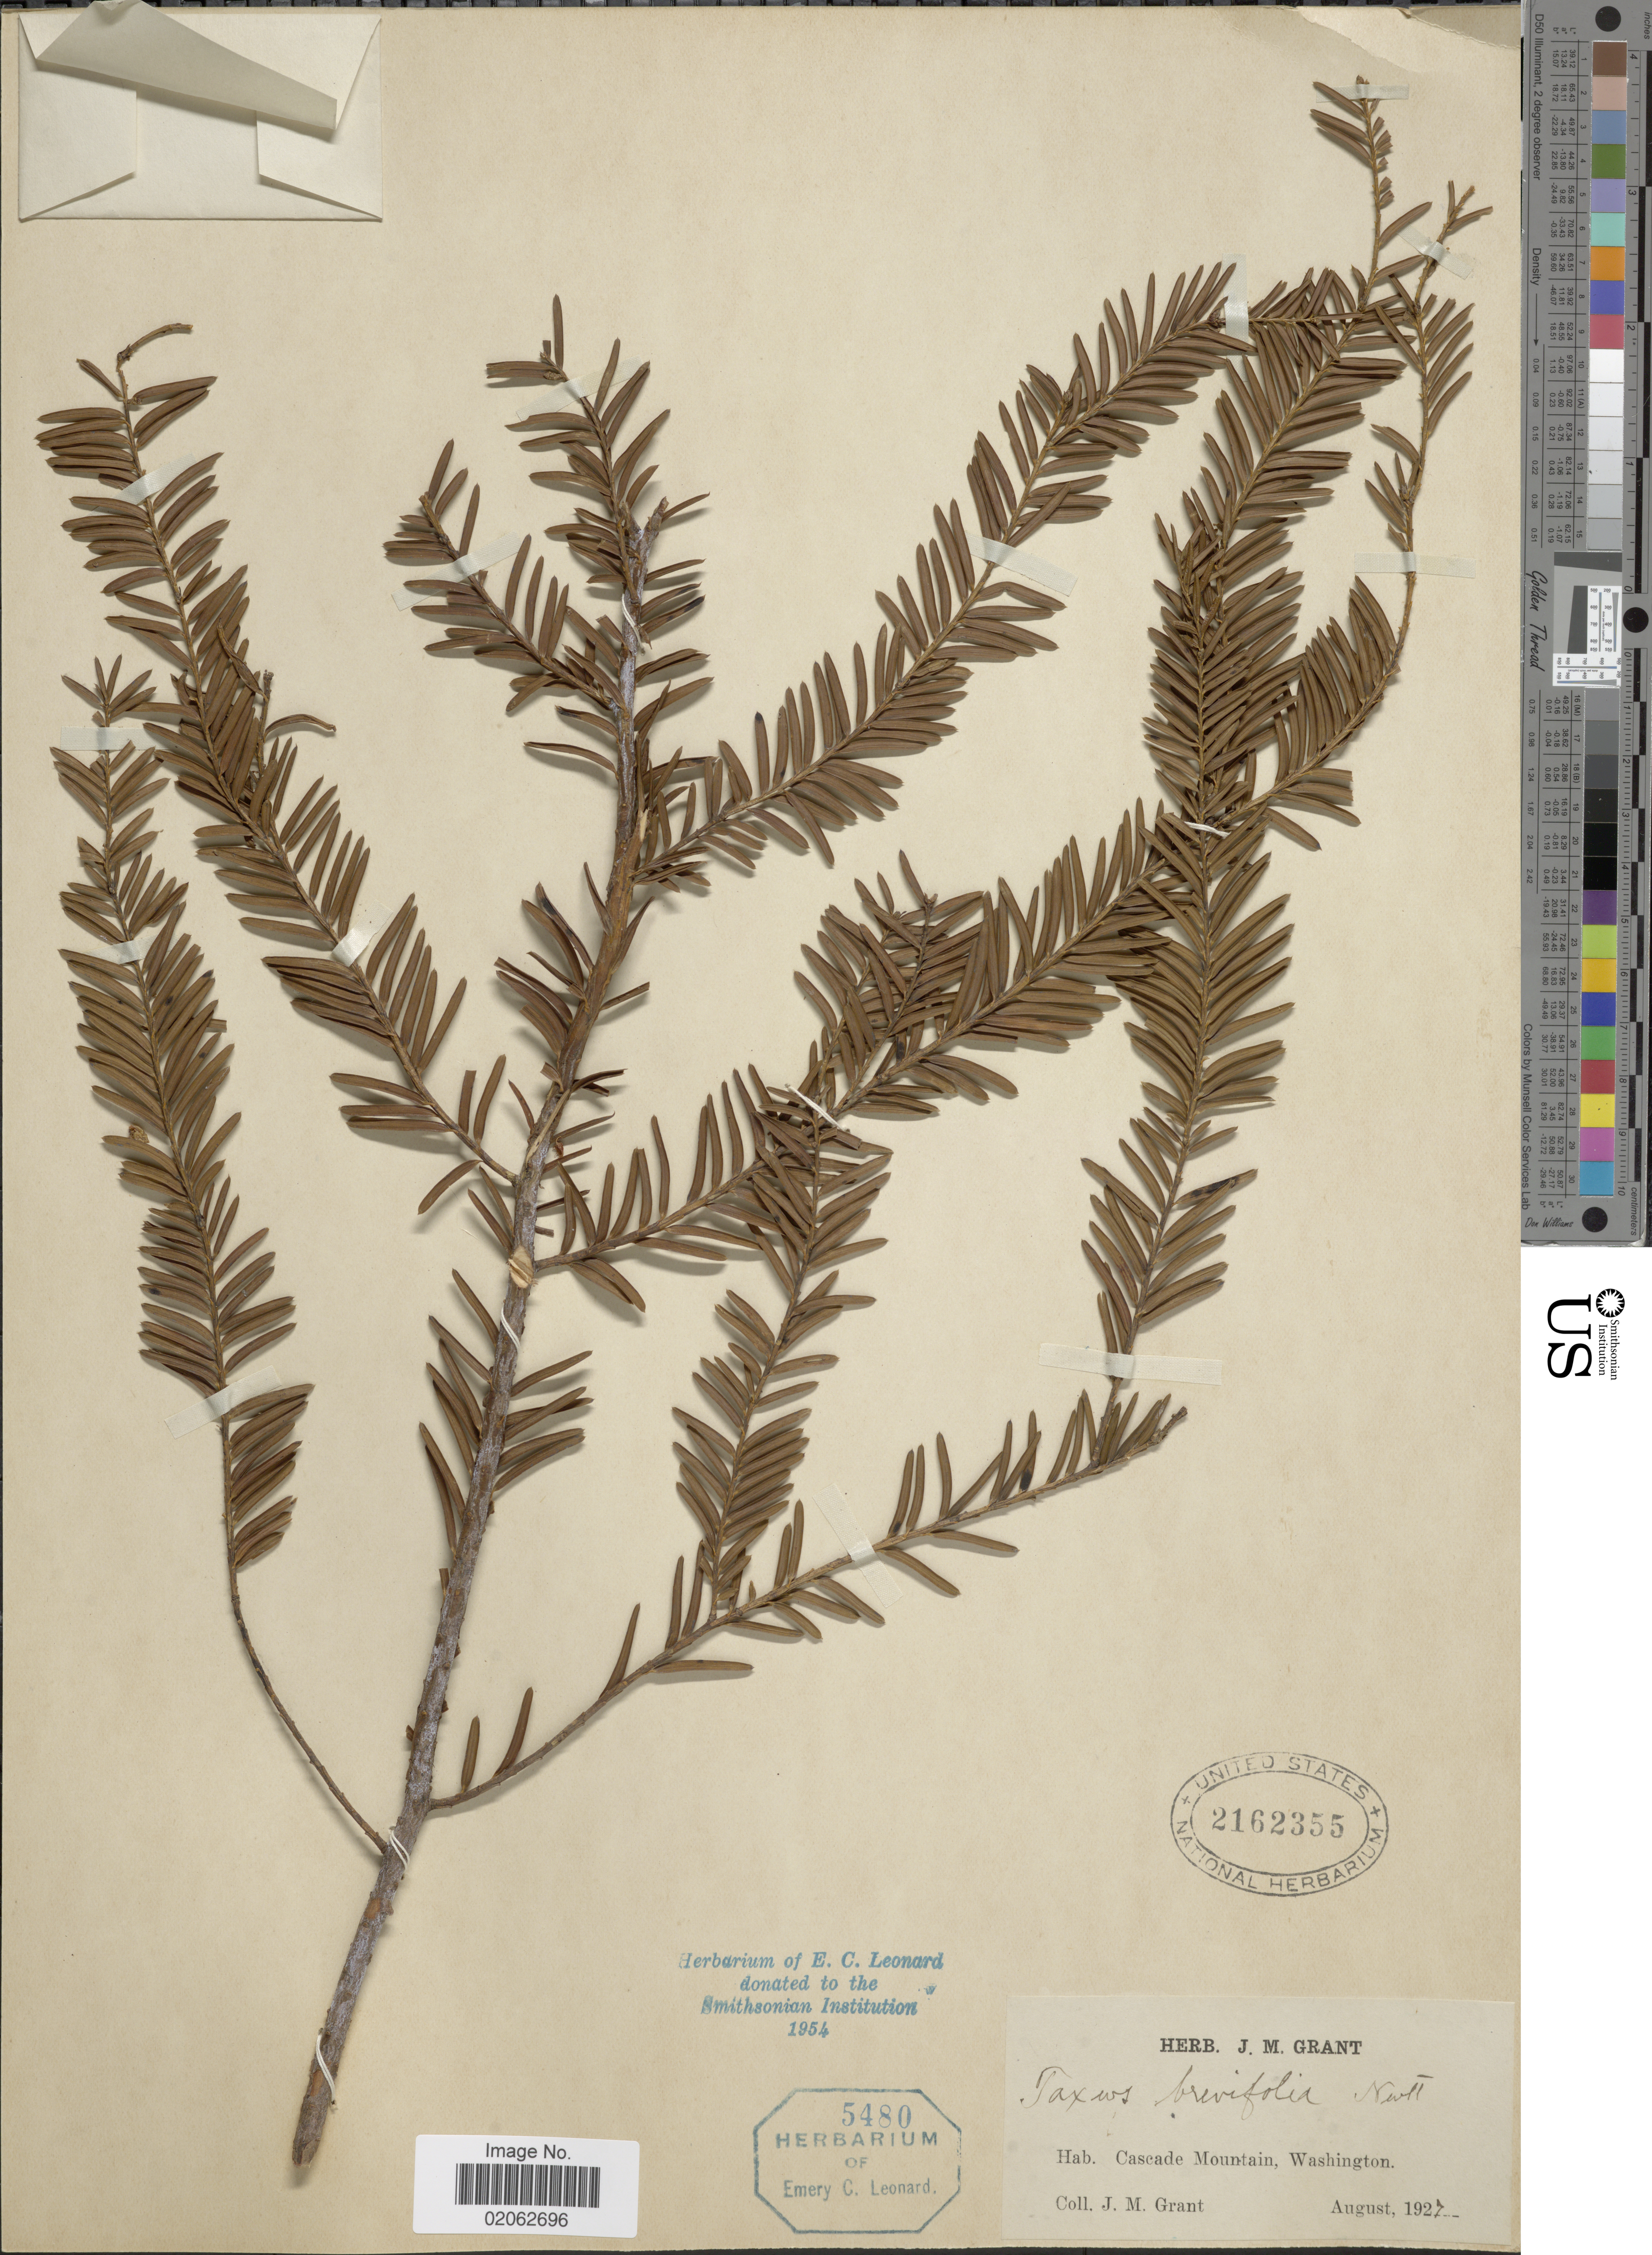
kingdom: Plantae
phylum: Tracheophyta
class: Pinopsida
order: Pinales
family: Taxaceae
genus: Taxus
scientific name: Taxus brevifolia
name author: Nutt.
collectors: J. M. Grant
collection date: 1927-08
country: United States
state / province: Washington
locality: Cascade Mountain, Washington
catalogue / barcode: US 2162355